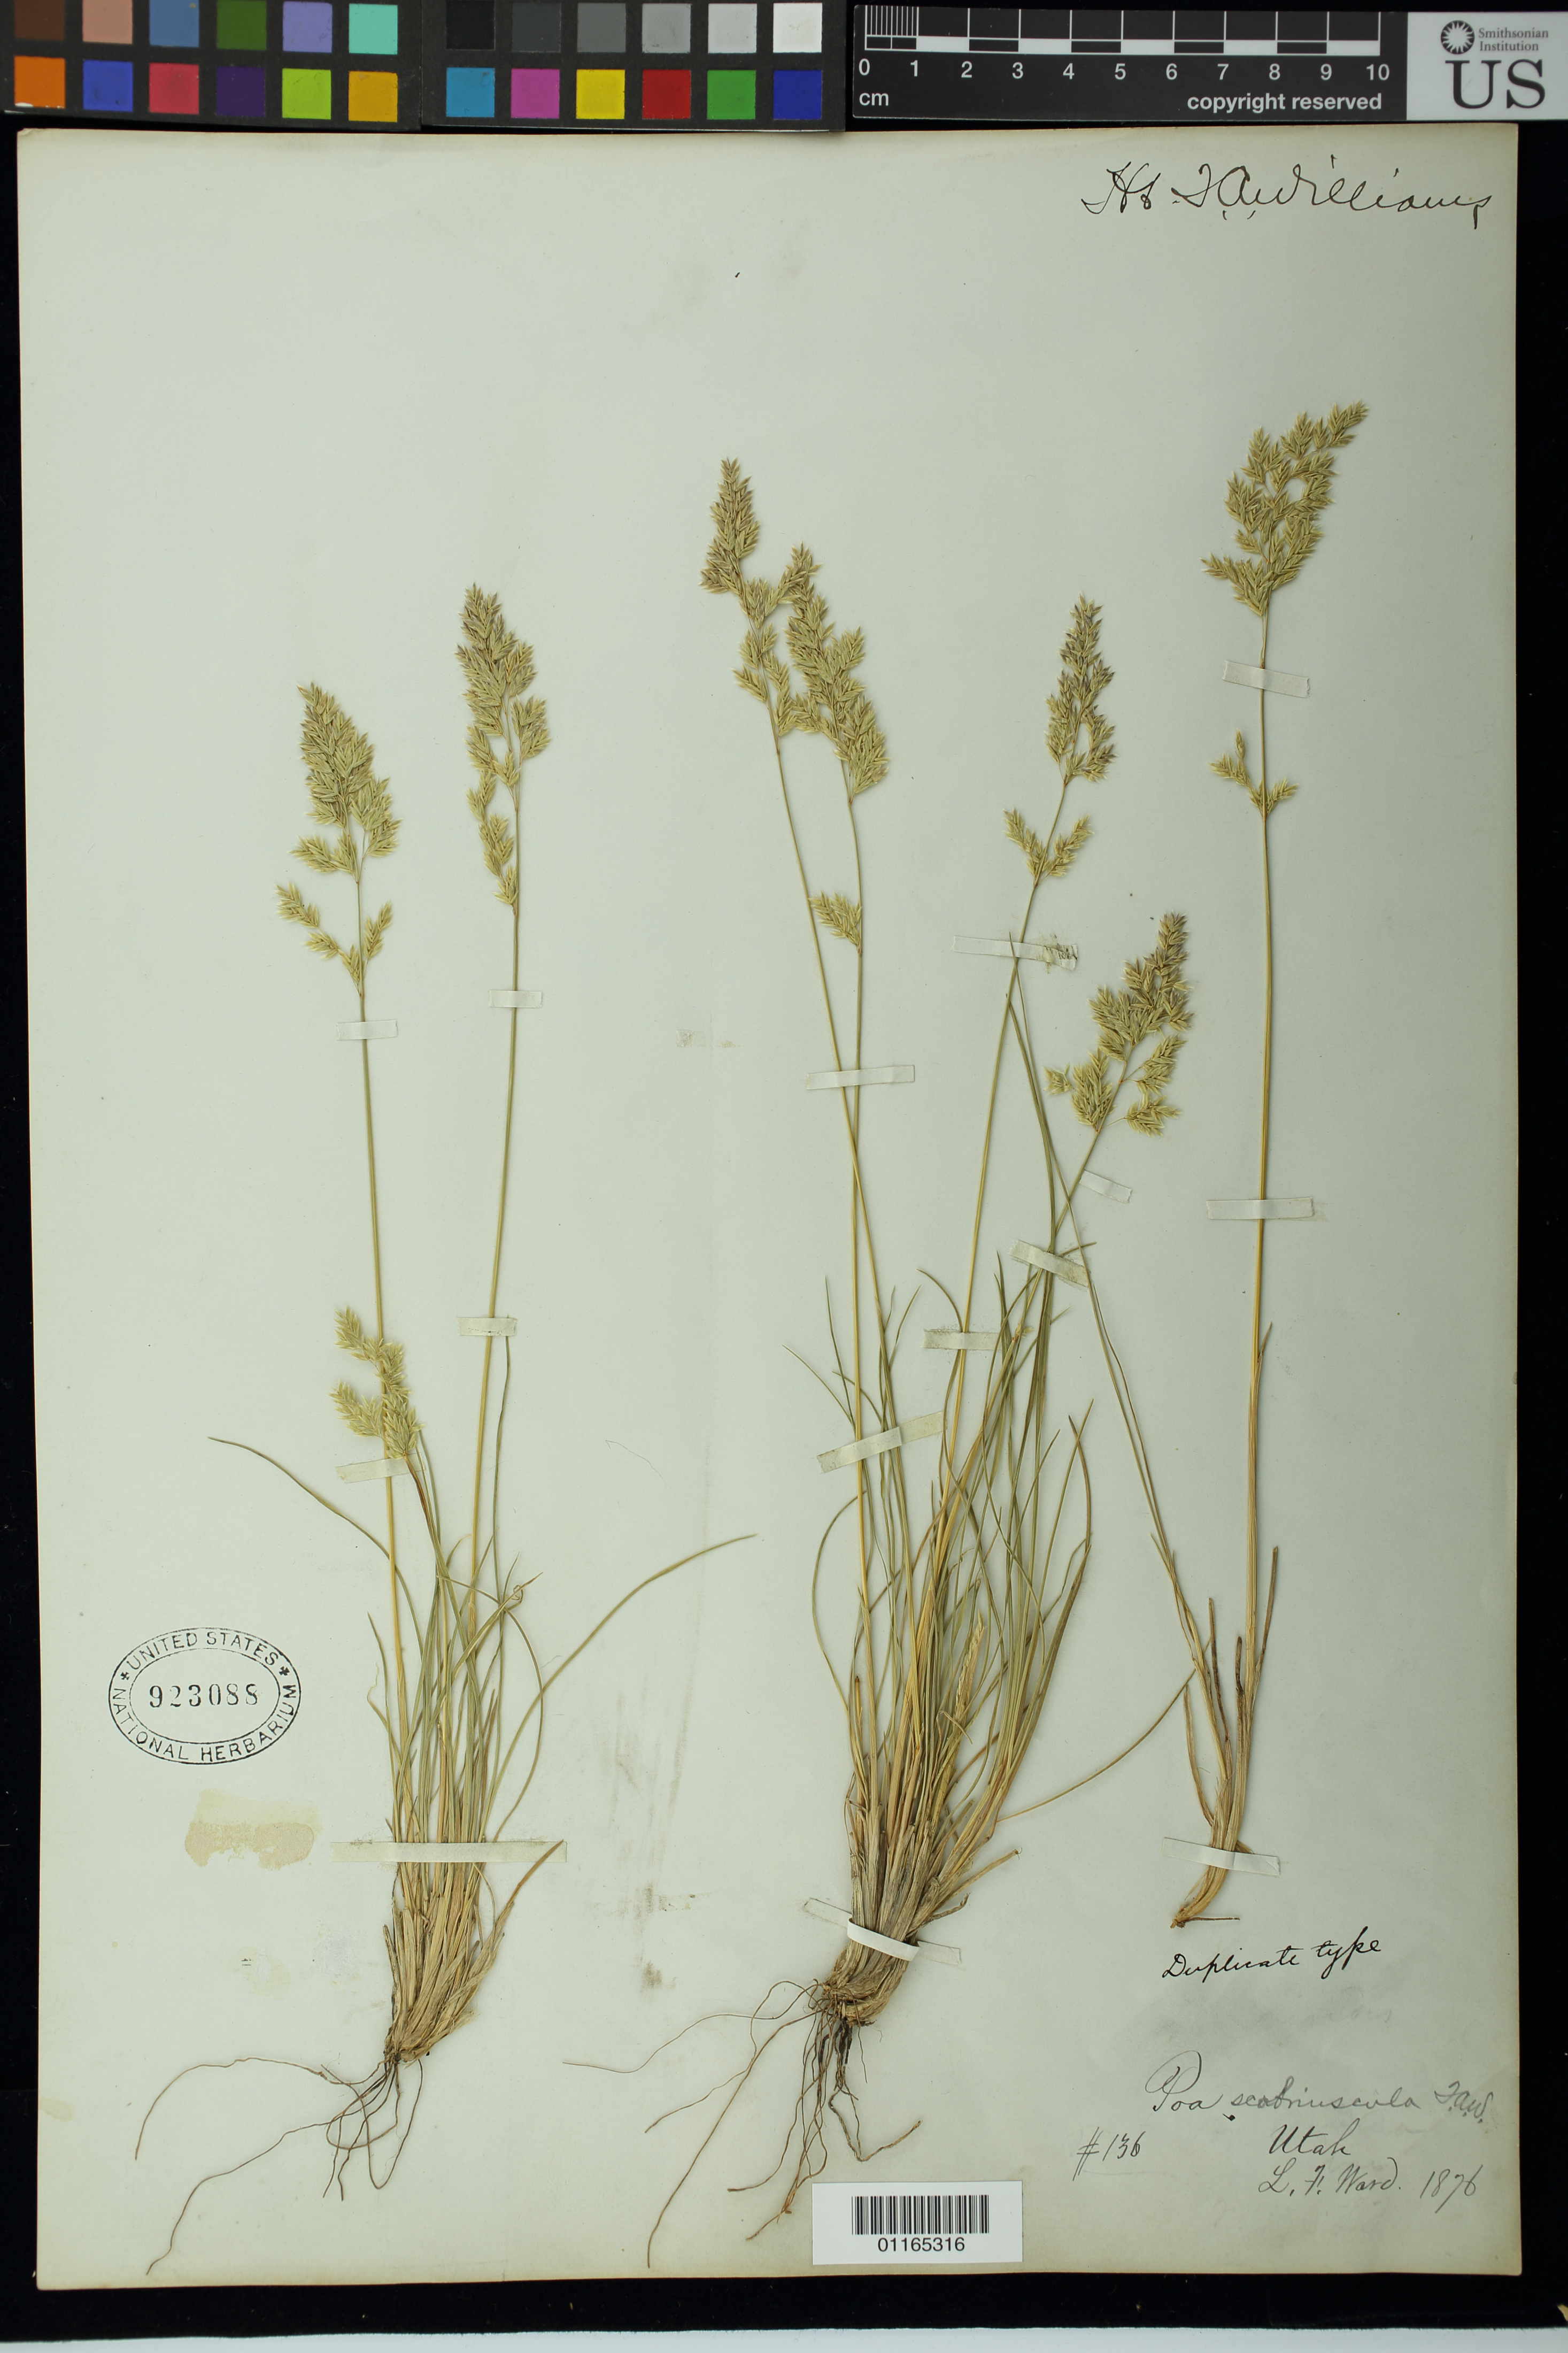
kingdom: Plantae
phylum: Tracheophyta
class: Liliopsida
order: Poales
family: Poaceae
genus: Poa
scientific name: Poa scabriuscula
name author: T.A. Williams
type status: Possible Type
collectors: L. F. Ward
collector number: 136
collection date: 1876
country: United States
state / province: Utah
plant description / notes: Possibly original material, but dubiously a type. Annotated "Duplicate type" (unsigned, undated) and bears same number (136) as holotype at US (USNH 133385) but collection dates are different (1876 vs. 1875).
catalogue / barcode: US 923088